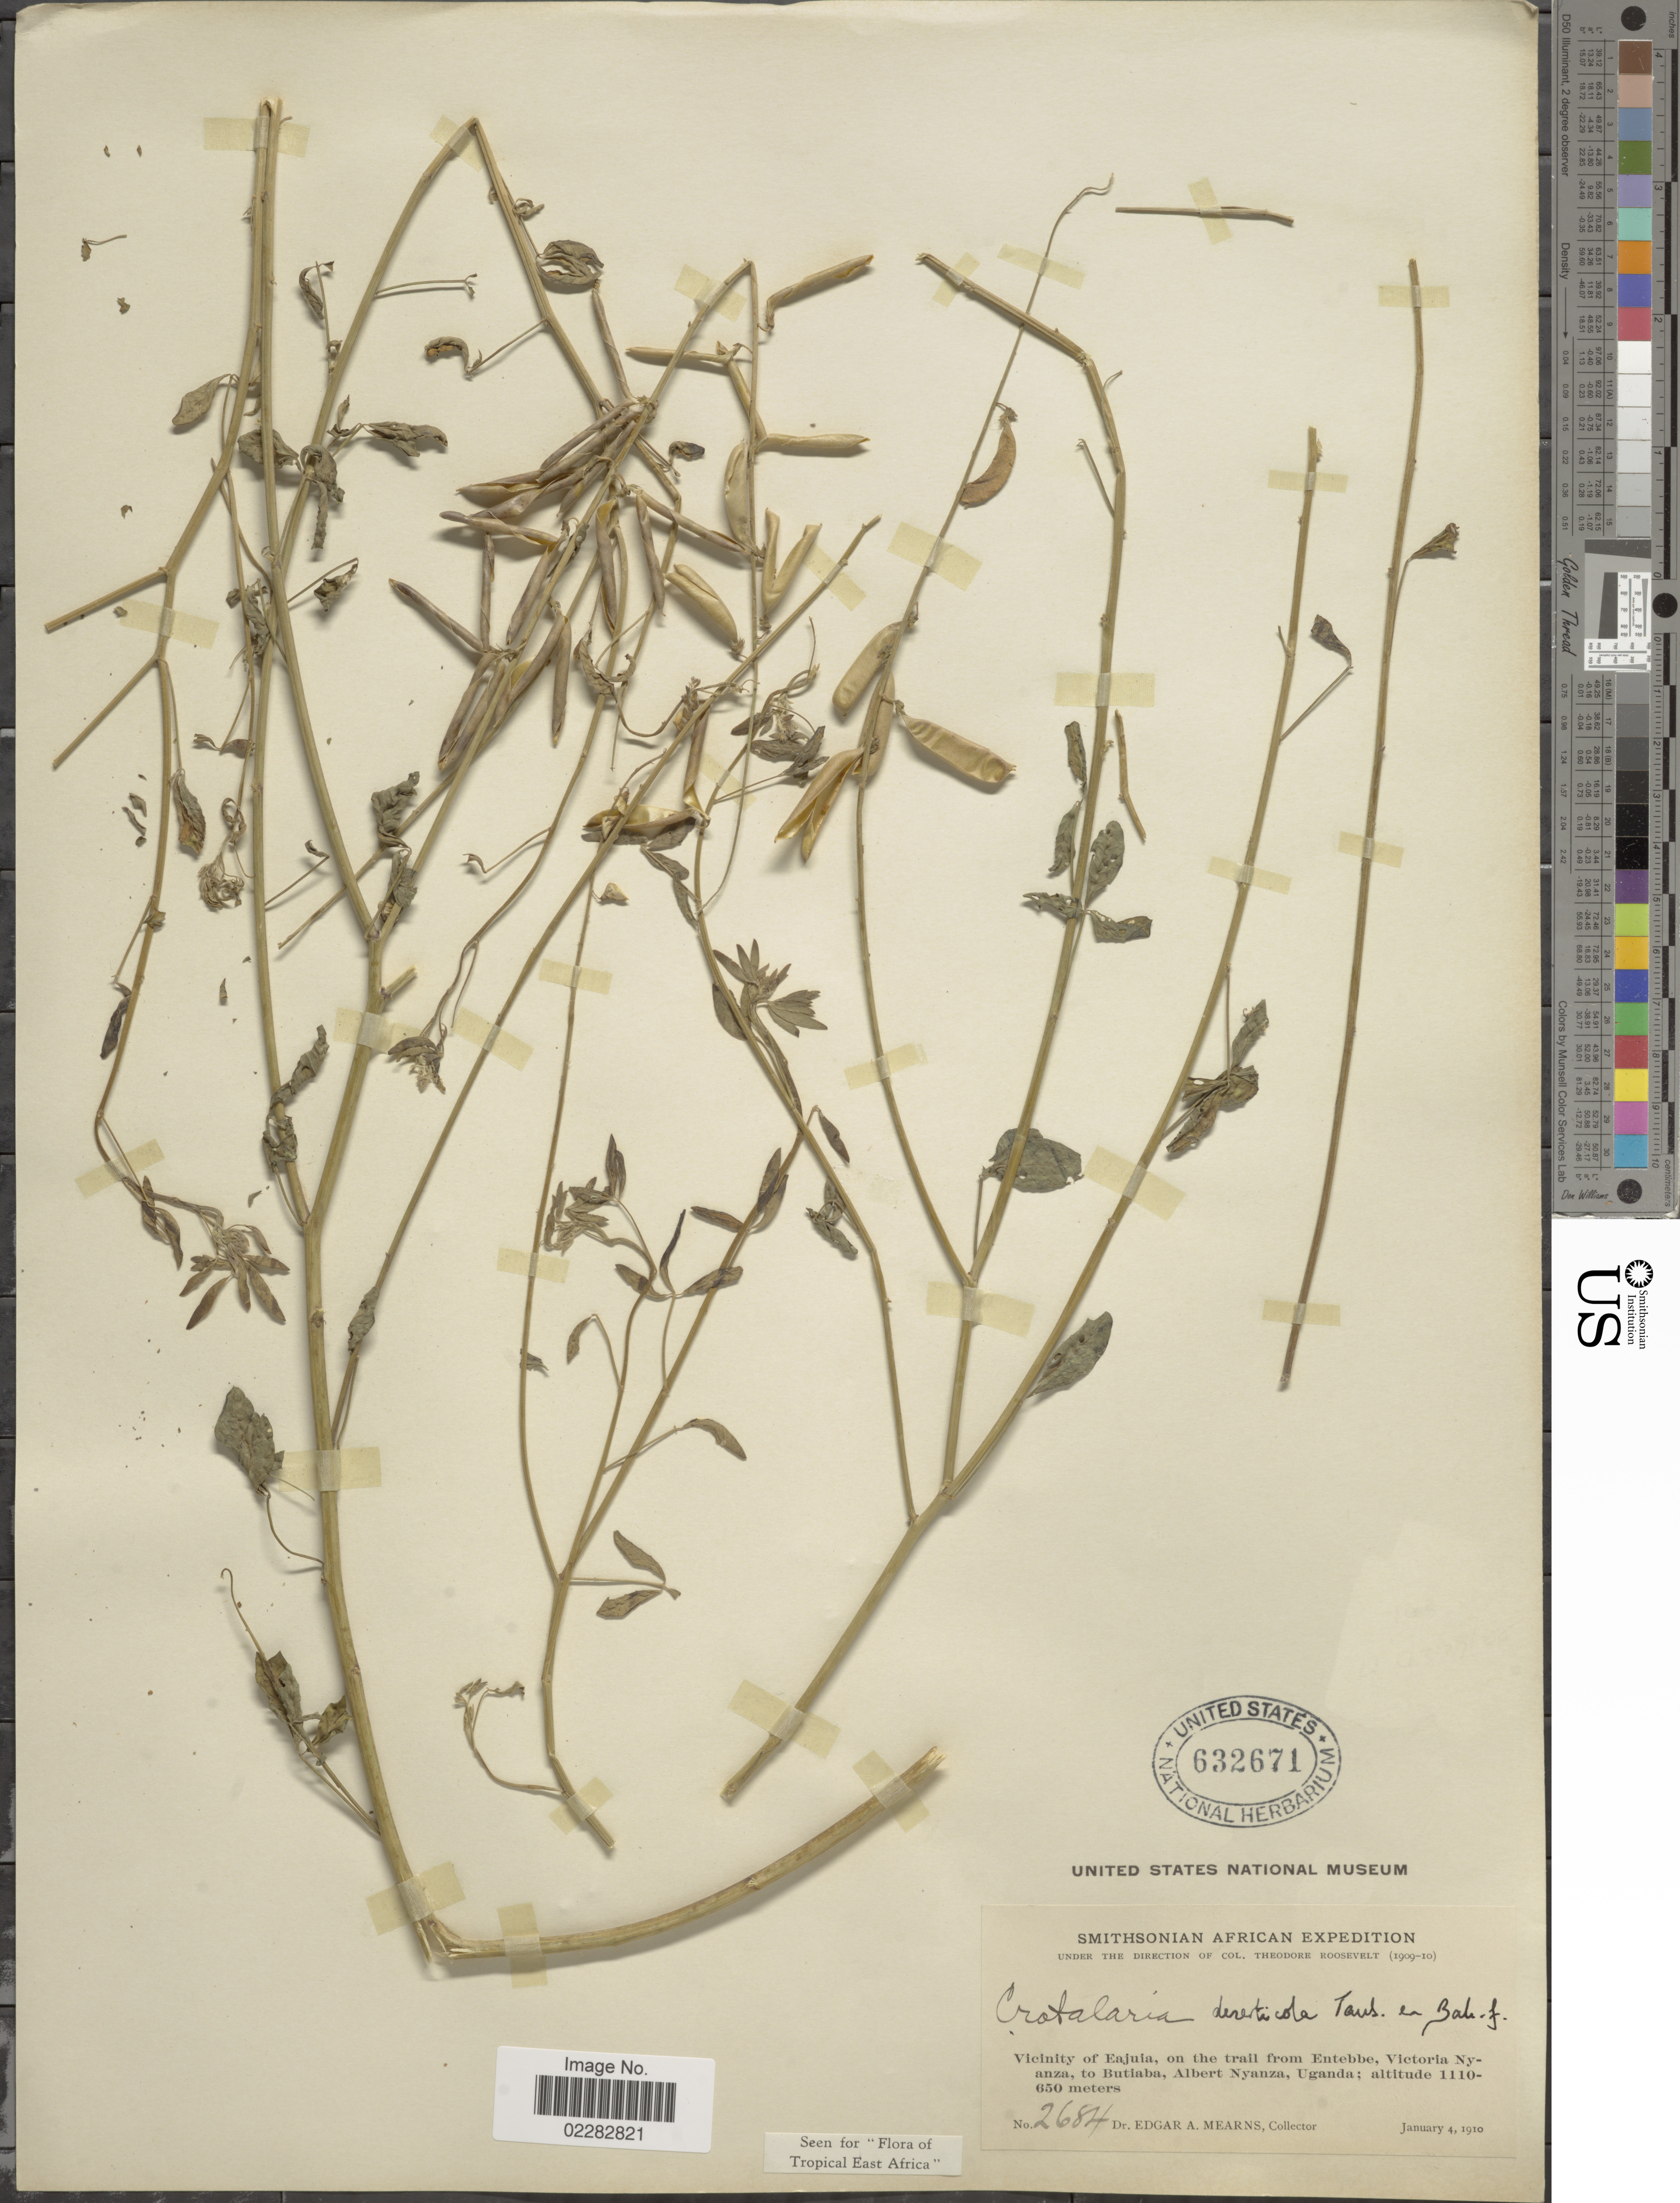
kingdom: Plantae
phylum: Tracheophyta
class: Magnoliopsida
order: Fabales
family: Fabaceae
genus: Crotalaria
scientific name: Crotalaria deserticola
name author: Taub. ex Baker f.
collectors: E. A. Mearns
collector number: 2684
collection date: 1910-01-04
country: Uganda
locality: Vicinity of Eajuia, on the trail from Entebbe, Victoria Nyanza, to Butiaba, Albert Nyanza.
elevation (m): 650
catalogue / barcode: US 632671